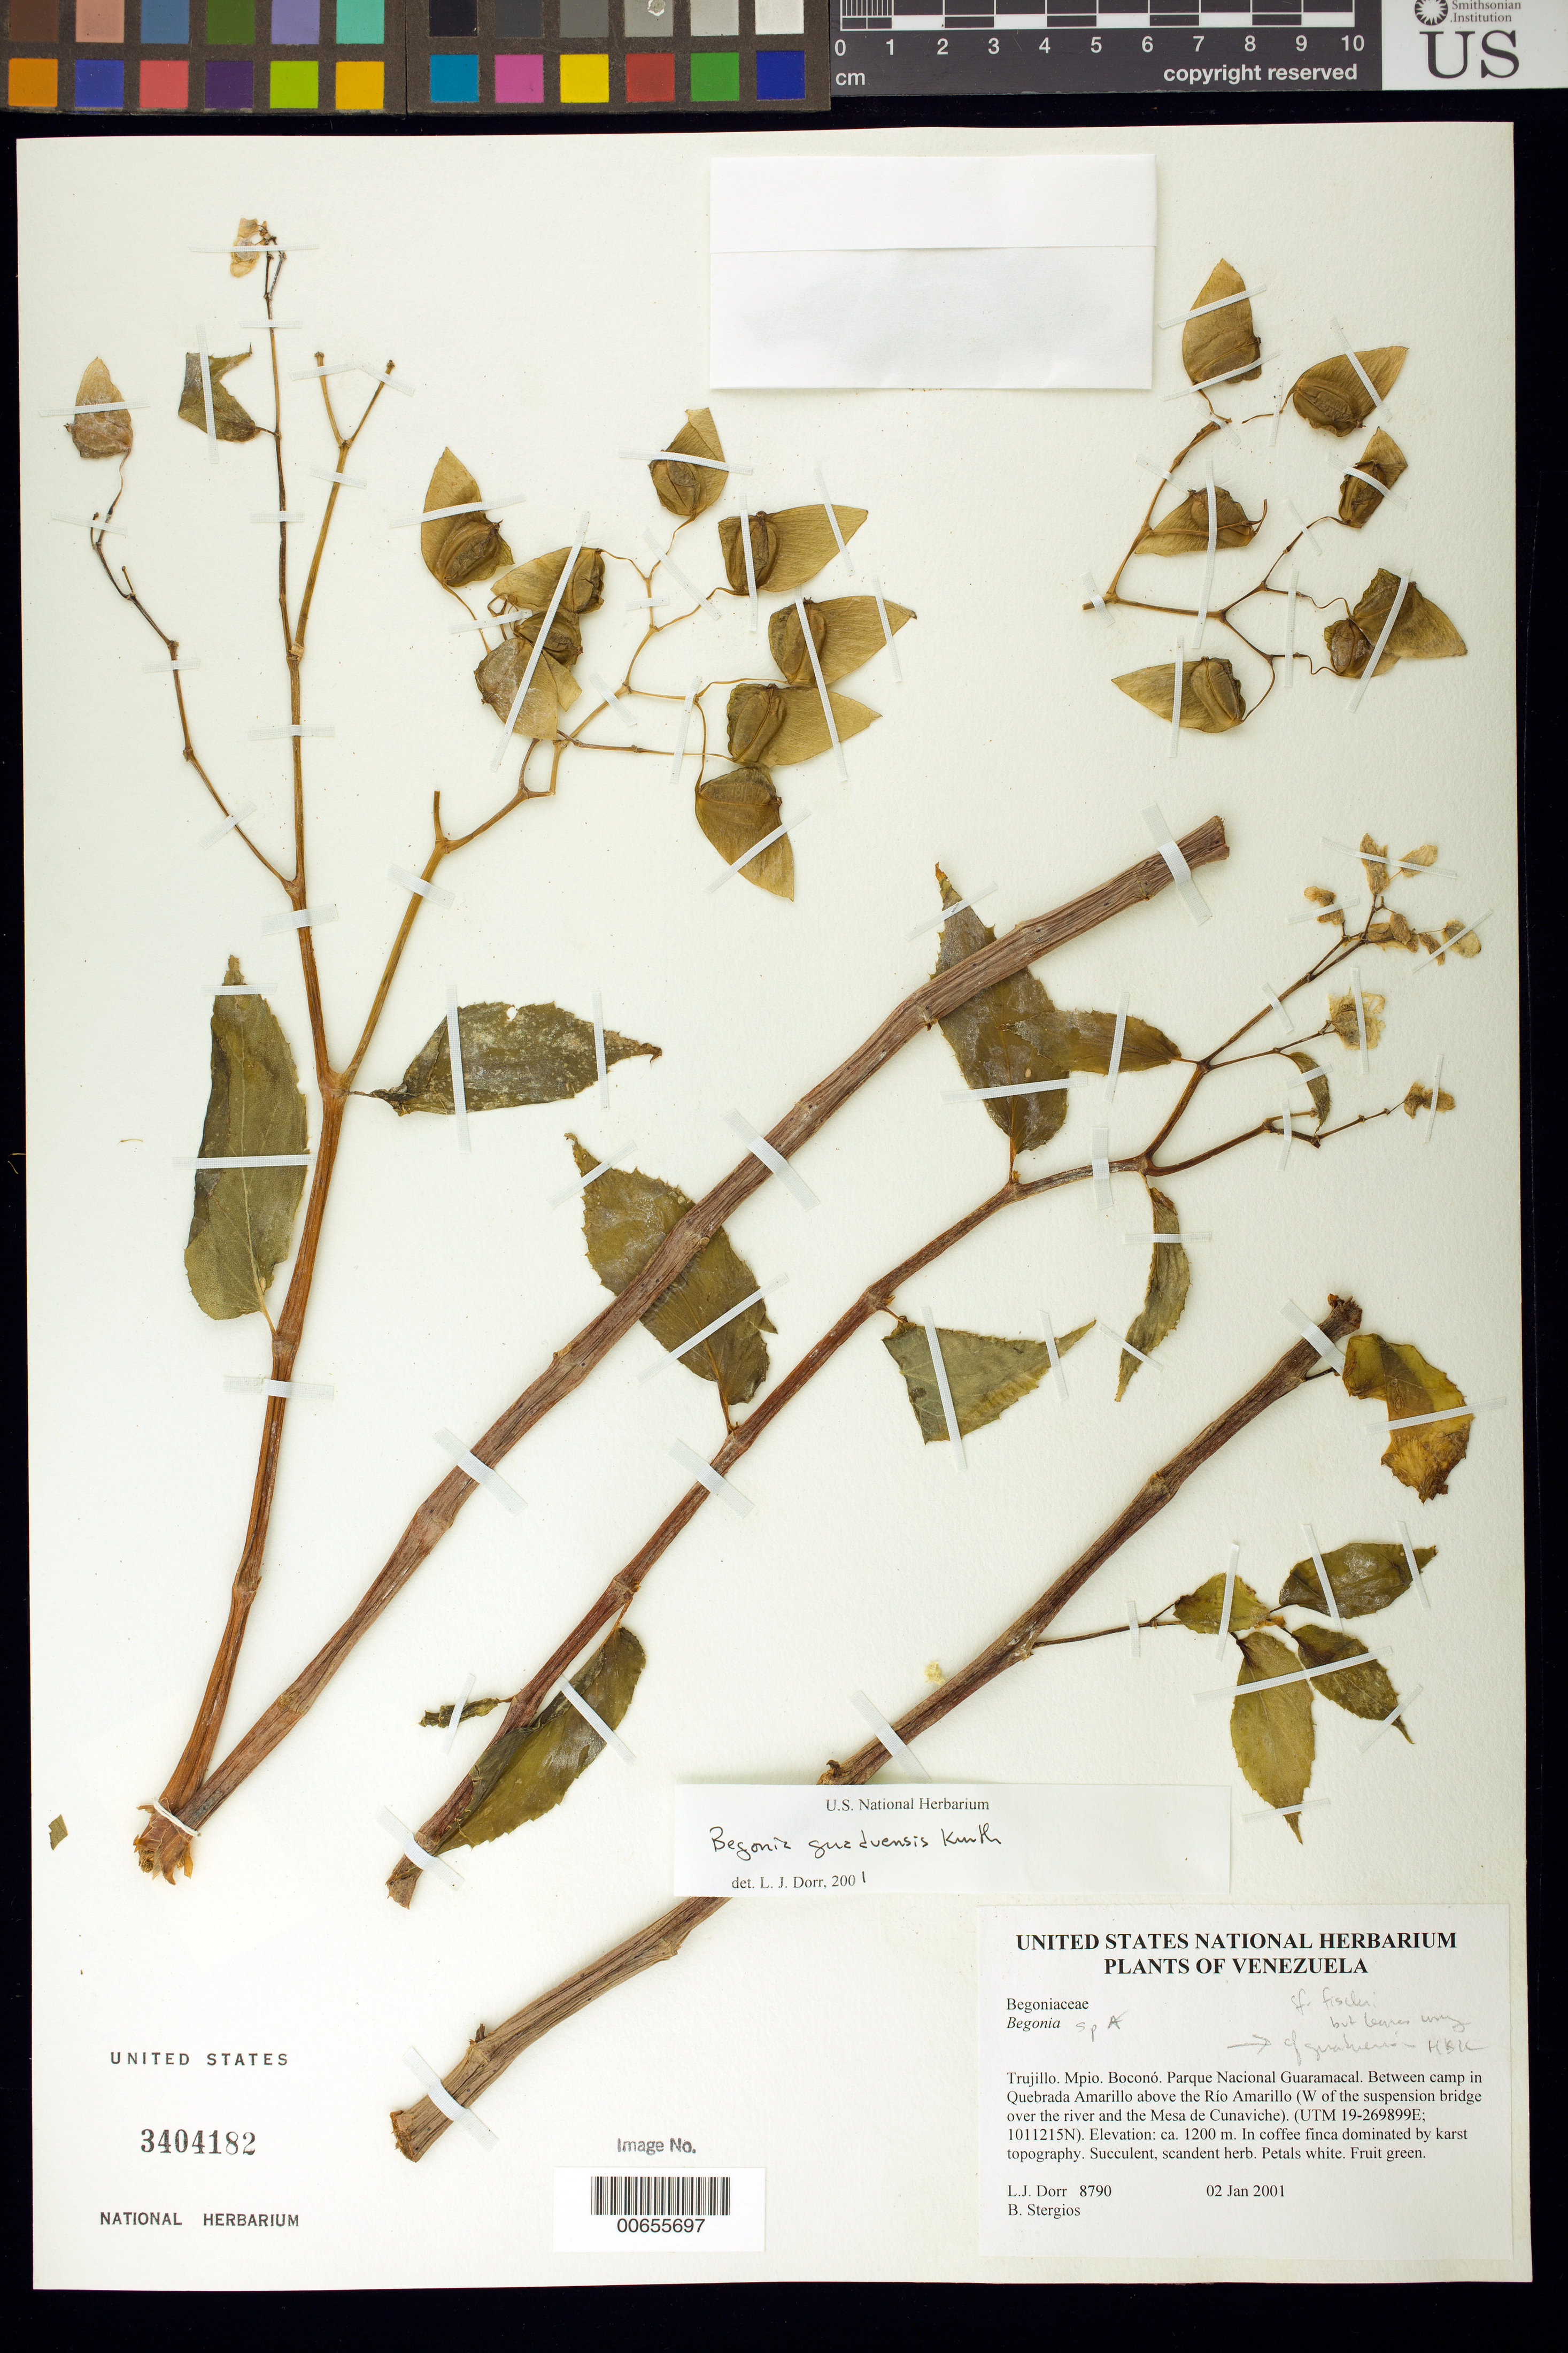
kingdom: Plantae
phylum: Tracheophyta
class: Magnoliopsida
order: Cucurbitales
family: Begoniaceae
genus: Begonia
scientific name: Begonia guaduensis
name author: Kunth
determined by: Dorr, L. J., (BOT), Smithsonian Institution - National Museum of Natural History (UNITED STATES)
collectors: L. J. Dorr & B. G. Stergios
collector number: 8790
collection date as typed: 02 Jan 2001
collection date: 2001-01-02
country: Venezuela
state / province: Trujillo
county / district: Boconó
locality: Parque Nacional Guaramacal. Between camp in Qda Amarillo above Río Amarillo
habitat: In coffee finca dominated by karst topography.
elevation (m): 1200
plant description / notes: CTES, PORT, US, VEN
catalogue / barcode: US 3404182